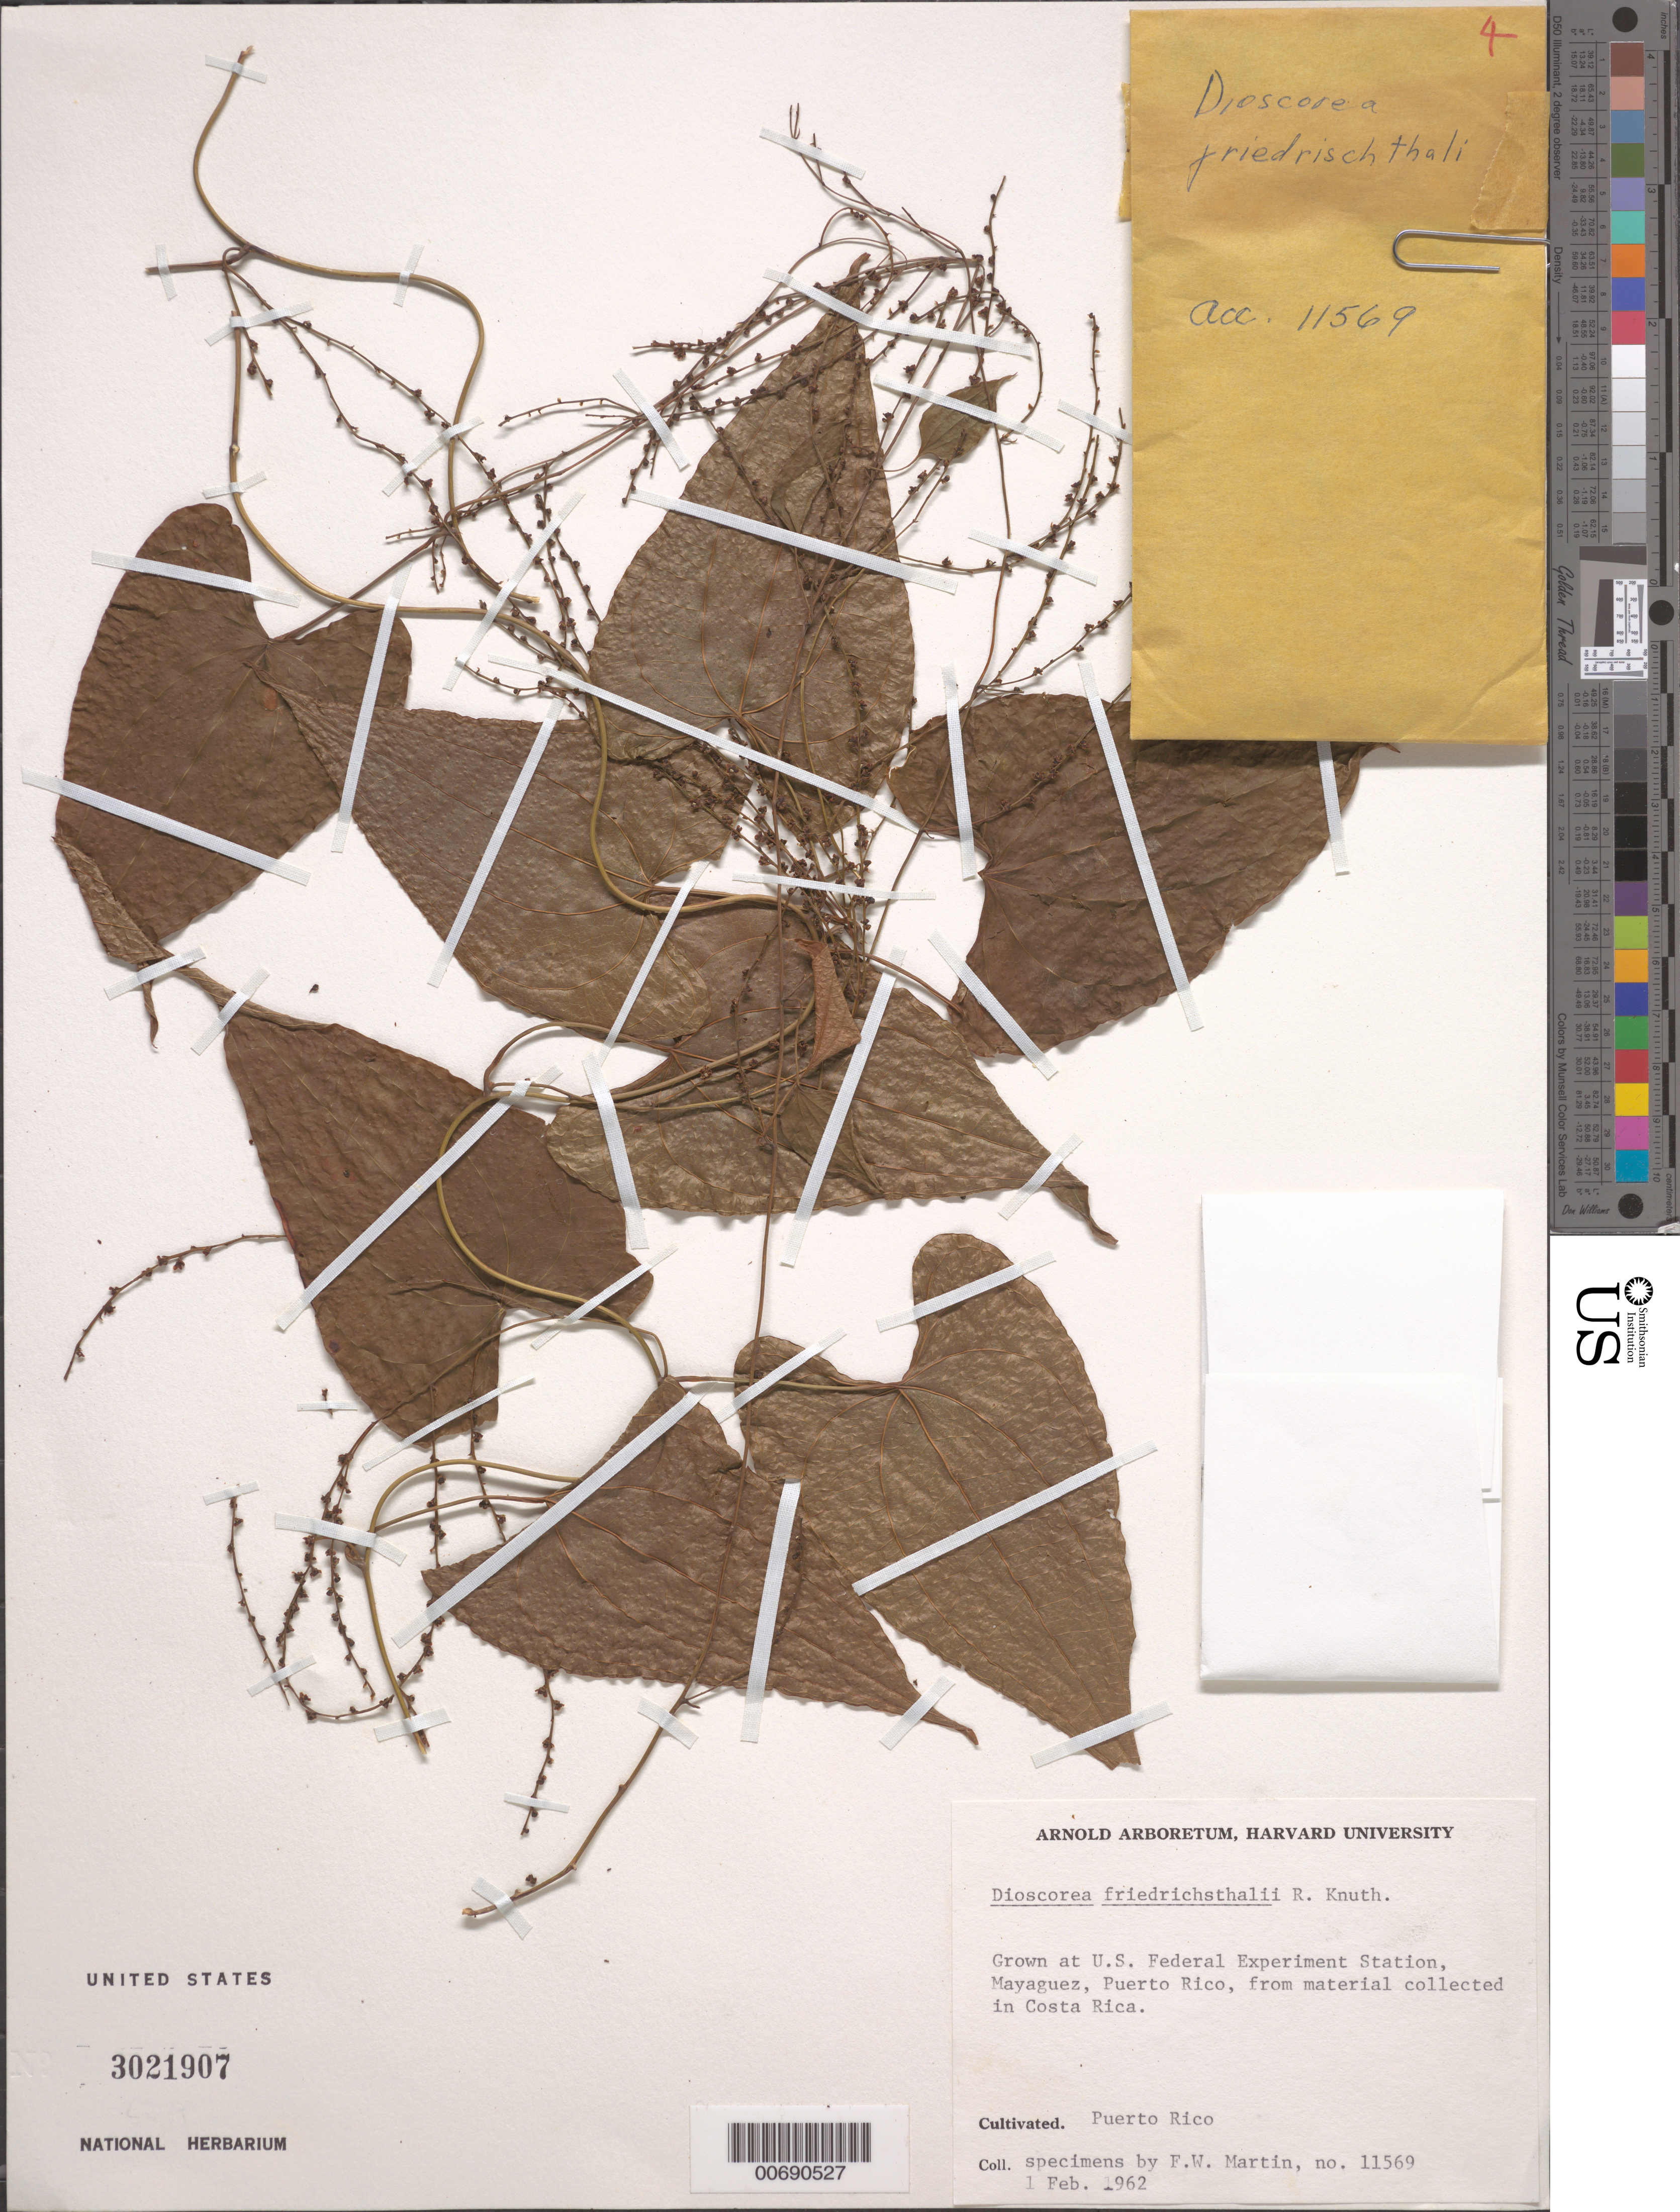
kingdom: Plantae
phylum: Tracheophyta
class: Liliopsida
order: Dioscoreales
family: Dioscoreaceae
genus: Dioscorea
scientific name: Dioscorea friedrichsthalii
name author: R. Knuth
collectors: F. Martin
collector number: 11569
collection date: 1962-02-01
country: Puerto Rico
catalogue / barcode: US 3021907